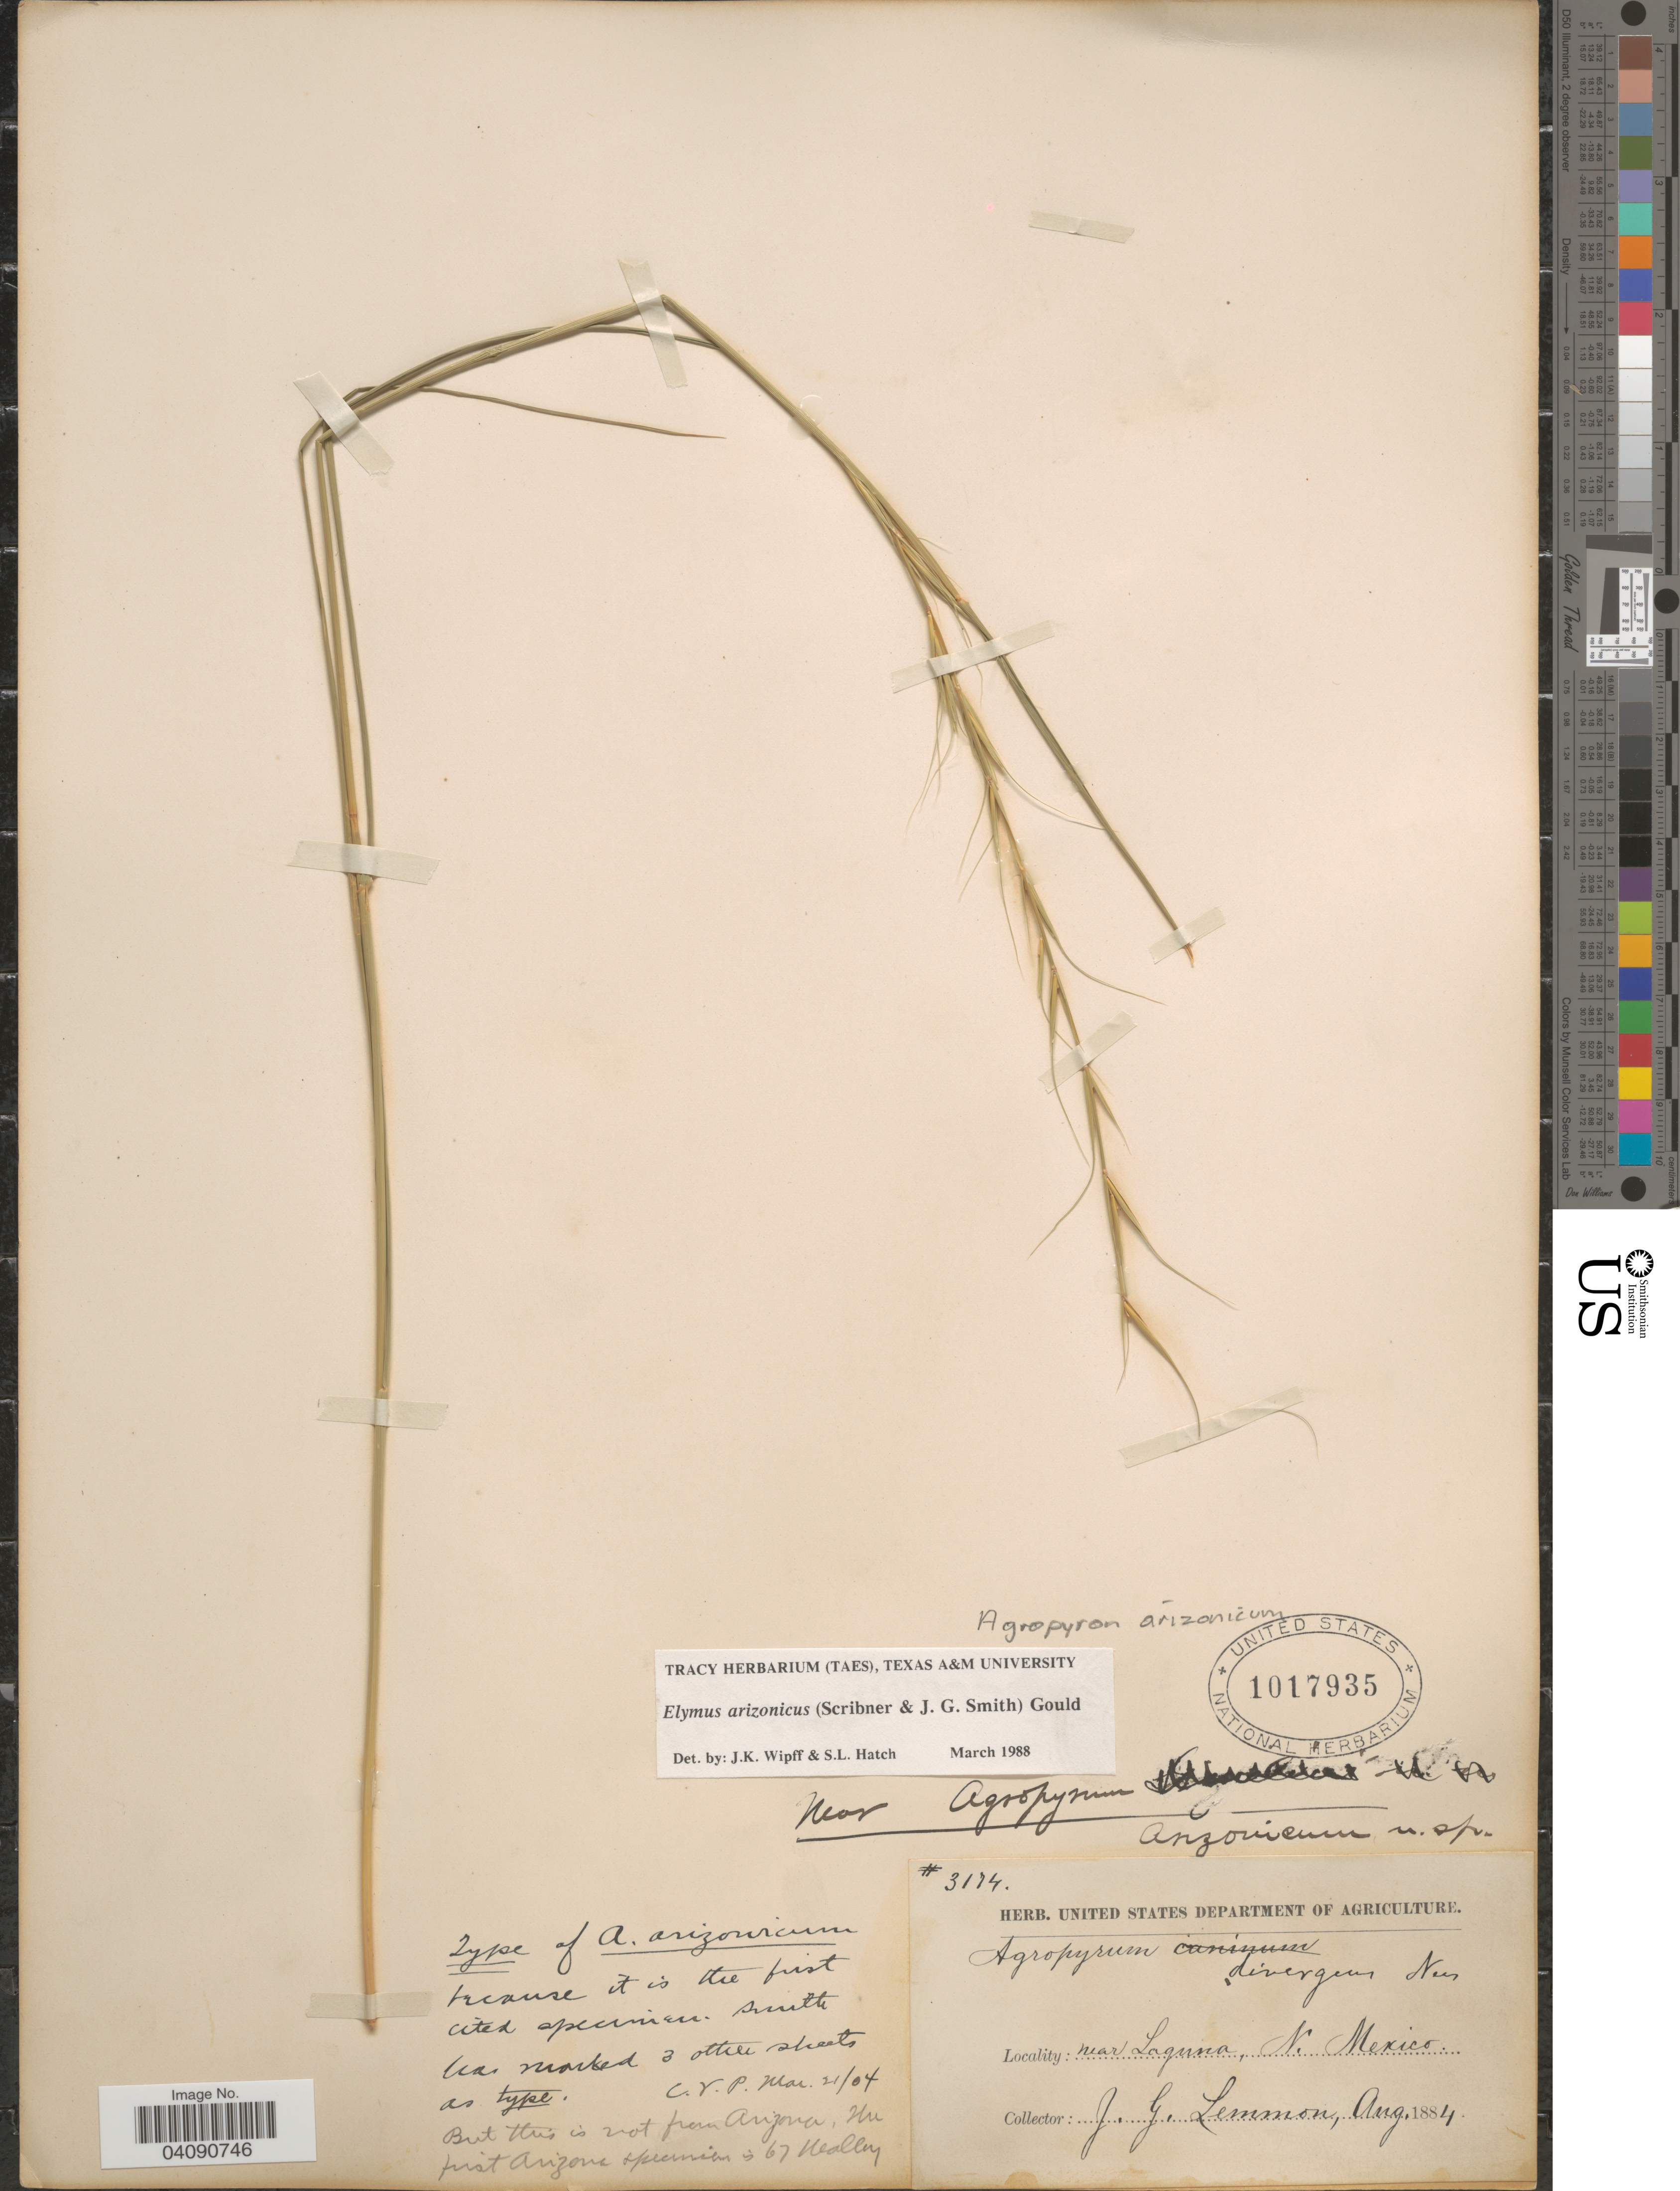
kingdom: Plantae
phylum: Tracheophyta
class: Liliopsida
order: Poales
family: Poaceae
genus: Elymus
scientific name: Elymus arizonicus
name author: (Scribn. & J.G. Sm.) Gould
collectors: J. Lemmon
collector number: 3174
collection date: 1884-08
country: United States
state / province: New Mexico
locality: Near Laguna.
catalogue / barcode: US 1017935